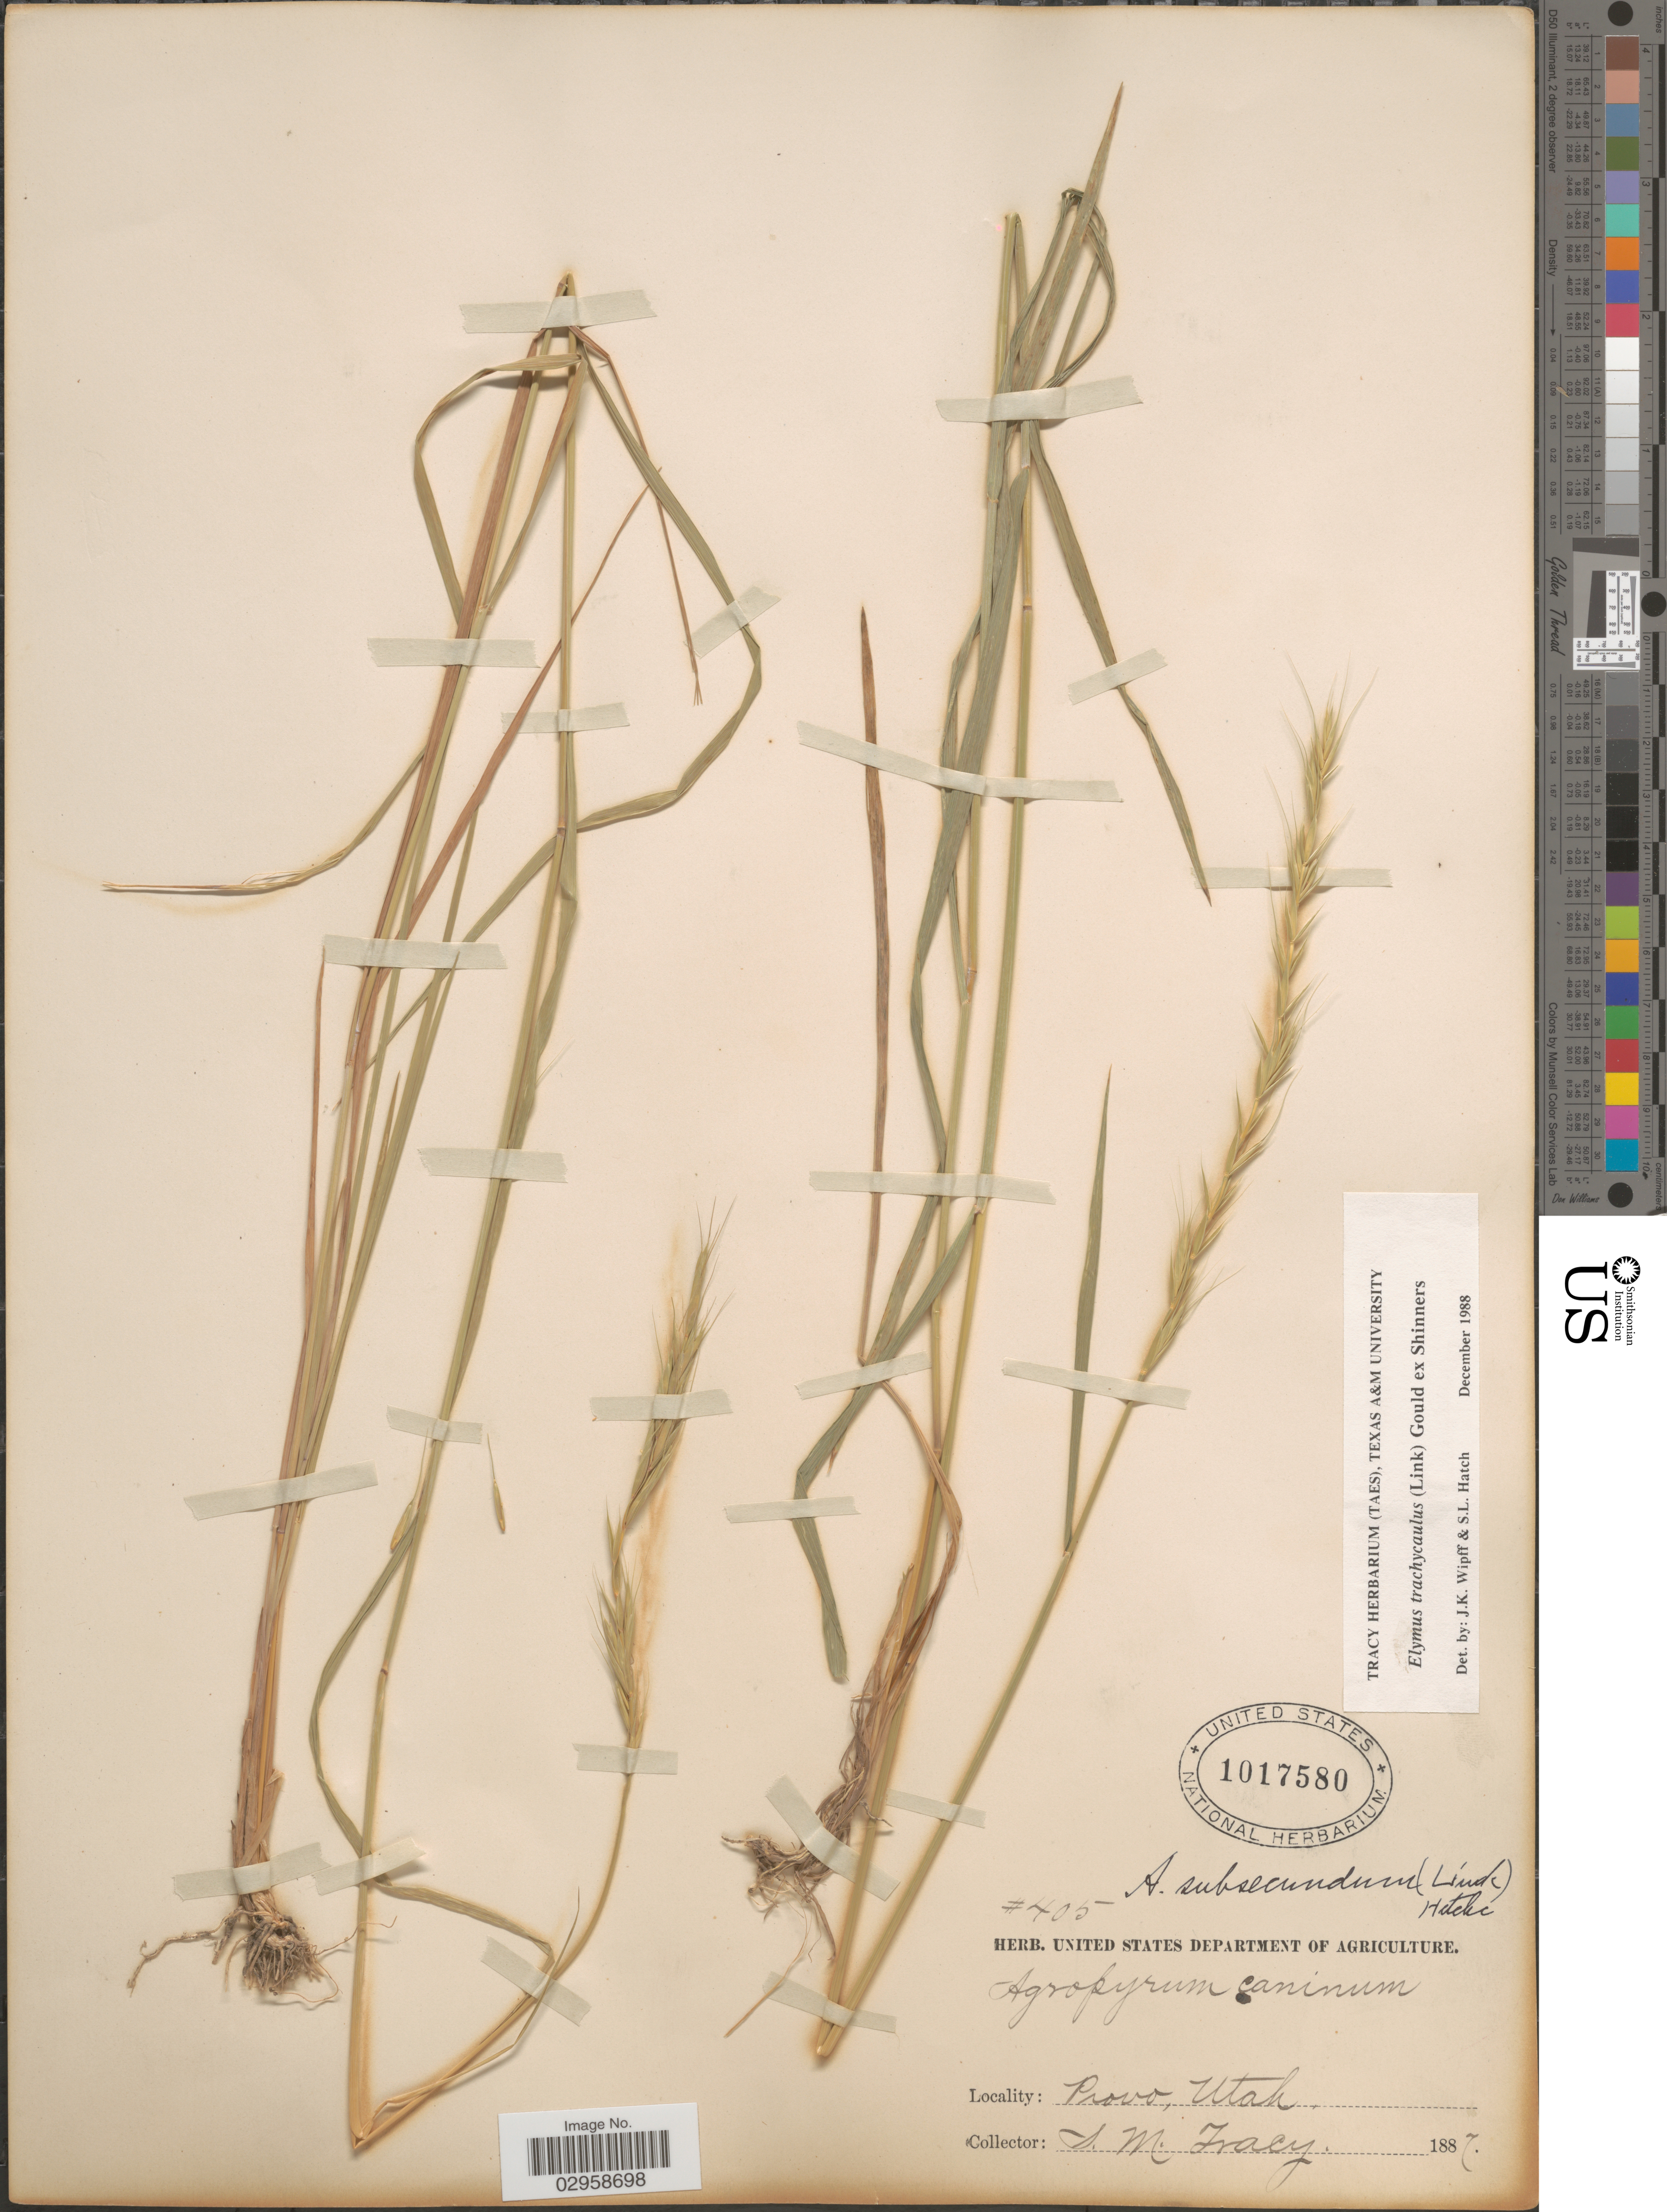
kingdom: Plantae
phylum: Tracheophyta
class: Liliopsida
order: Poales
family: Poaceae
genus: Elymus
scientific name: Elymus trachycaulus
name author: (Link) Gould ex Shinners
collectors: S. M. Tracy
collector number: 405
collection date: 1887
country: United States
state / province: Utah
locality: Provo.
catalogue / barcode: US 1017580